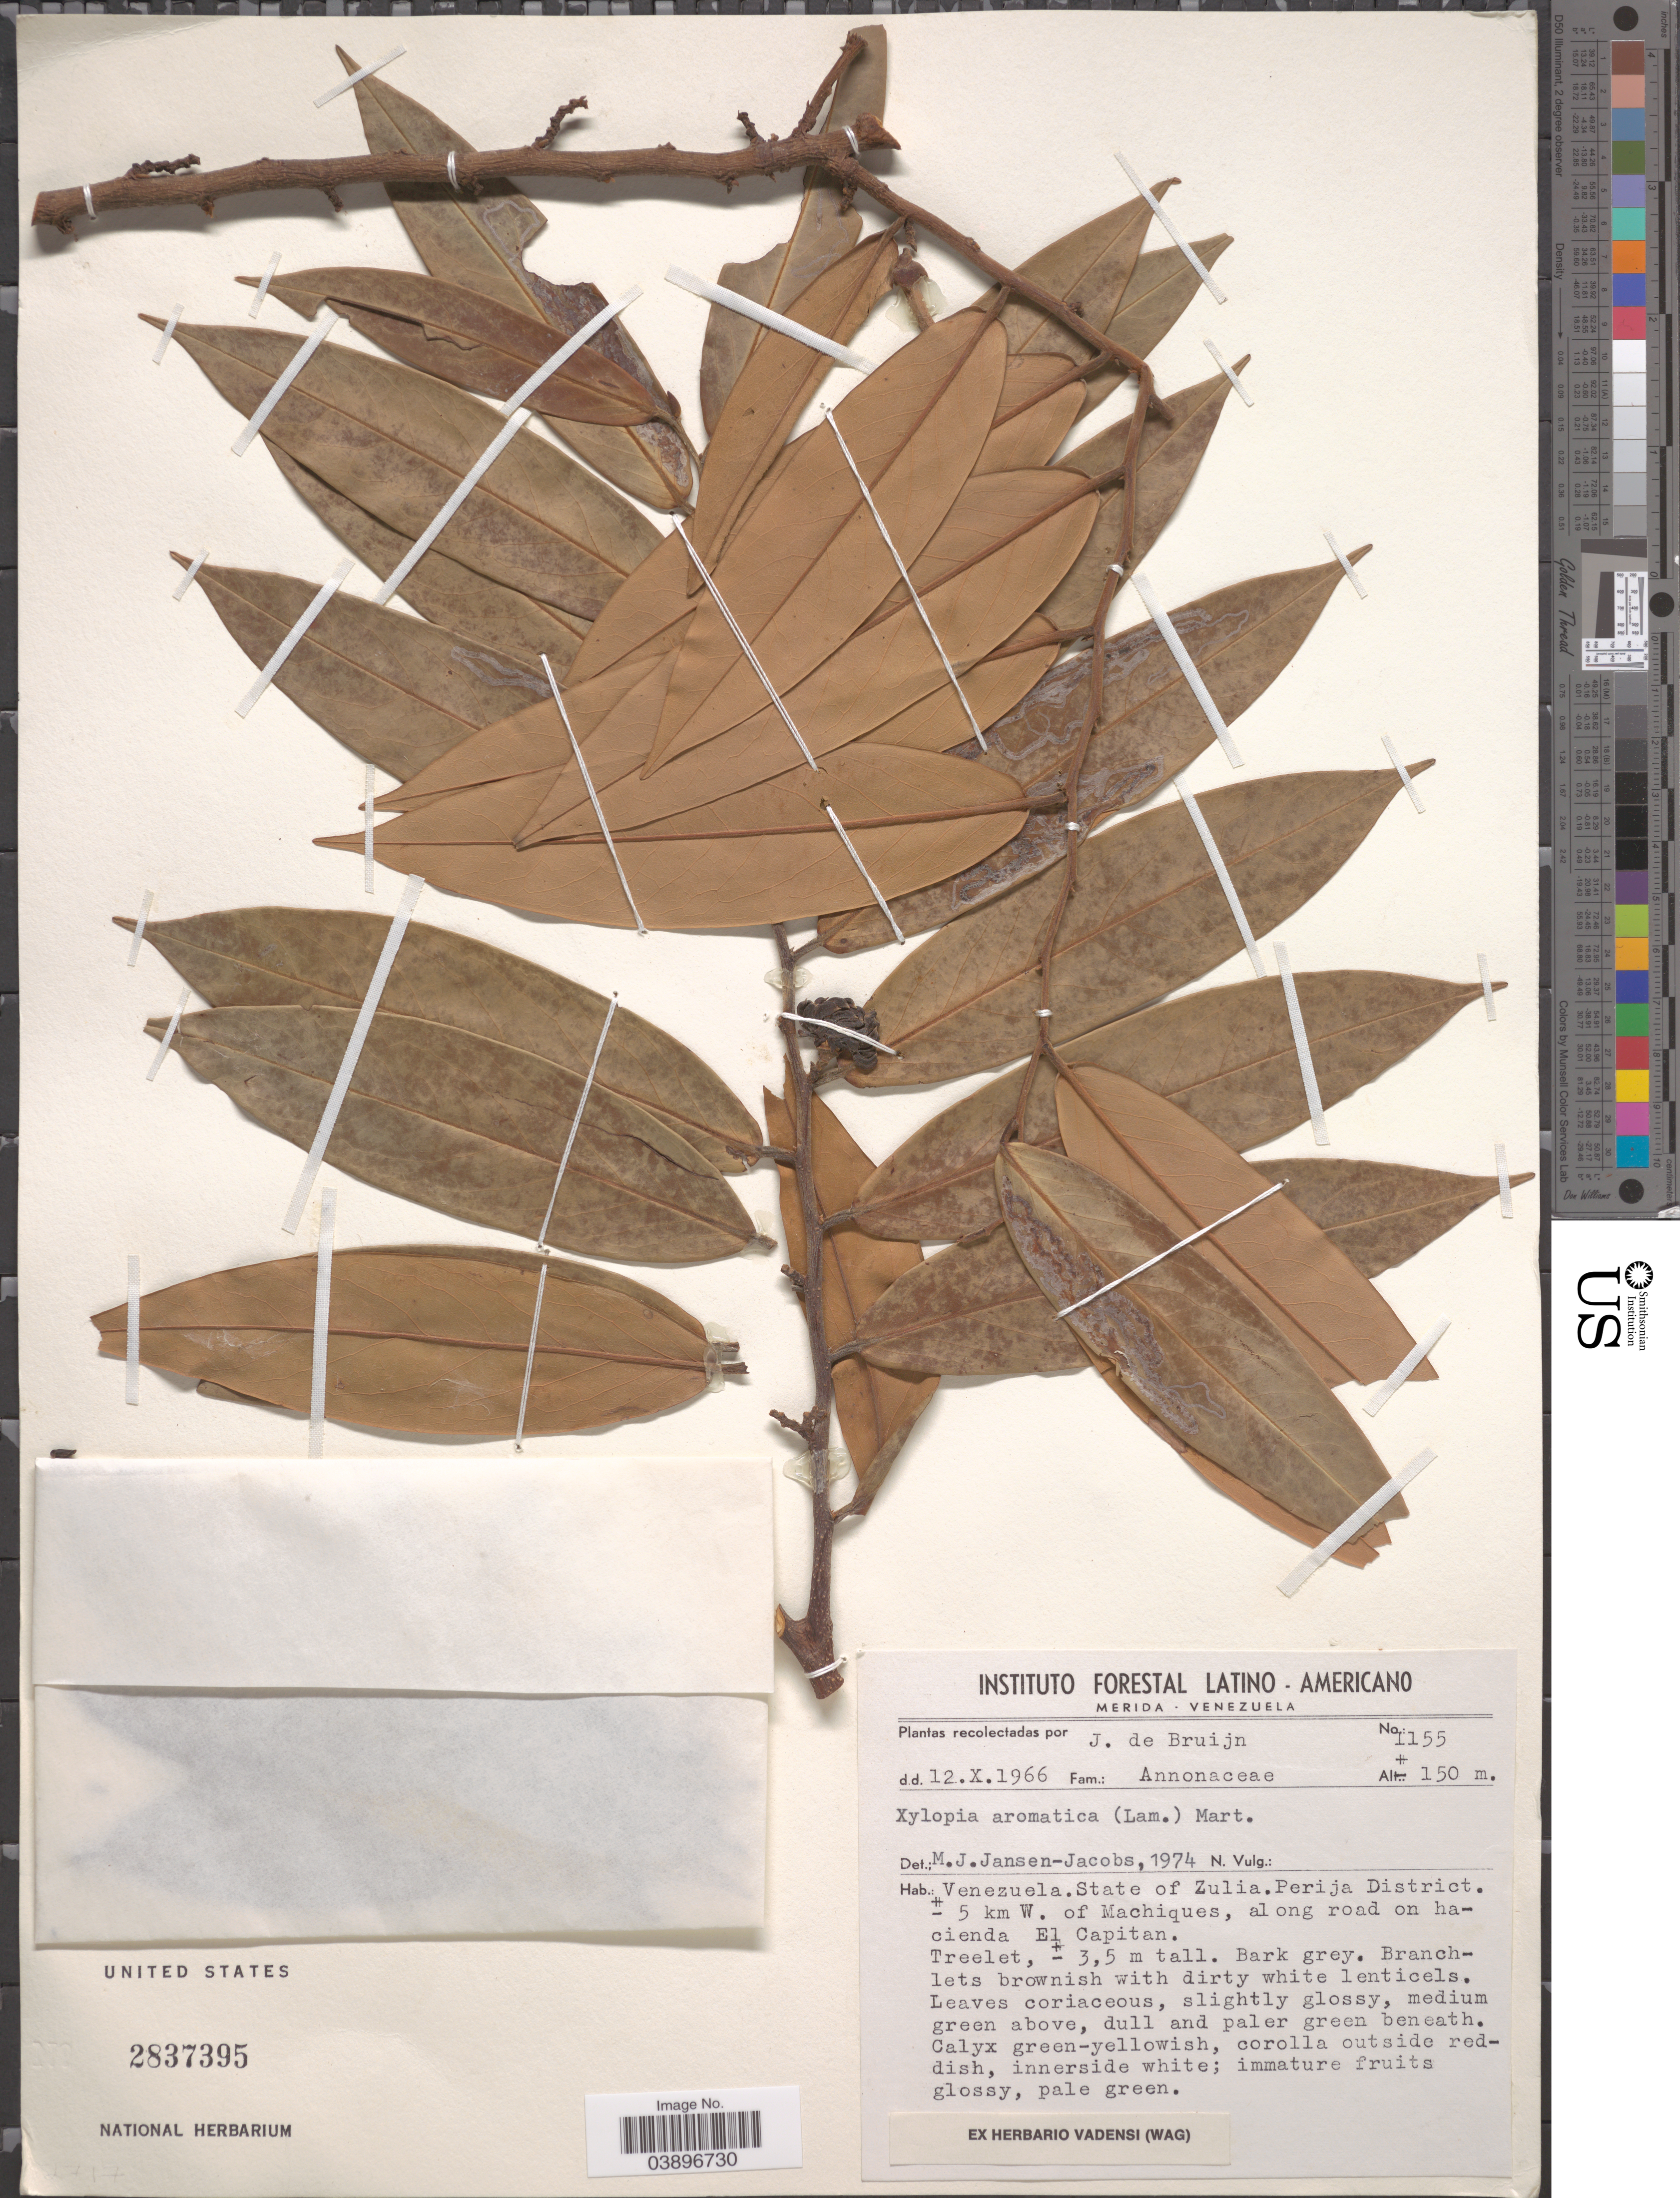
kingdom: Plantae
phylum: Tracheophyta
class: Magnoliopsida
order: Magnoliales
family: Annonaceae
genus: Xylopia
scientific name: Xylopia aromatica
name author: (Lam.) Mart.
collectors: J. Bruijn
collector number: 1155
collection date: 1966-10-12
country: Venezuela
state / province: Zulia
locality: Perija District. ± 5 km W. of Machiques, along road on hacienda El Capitan.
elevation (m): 150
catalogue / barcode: US 2837395